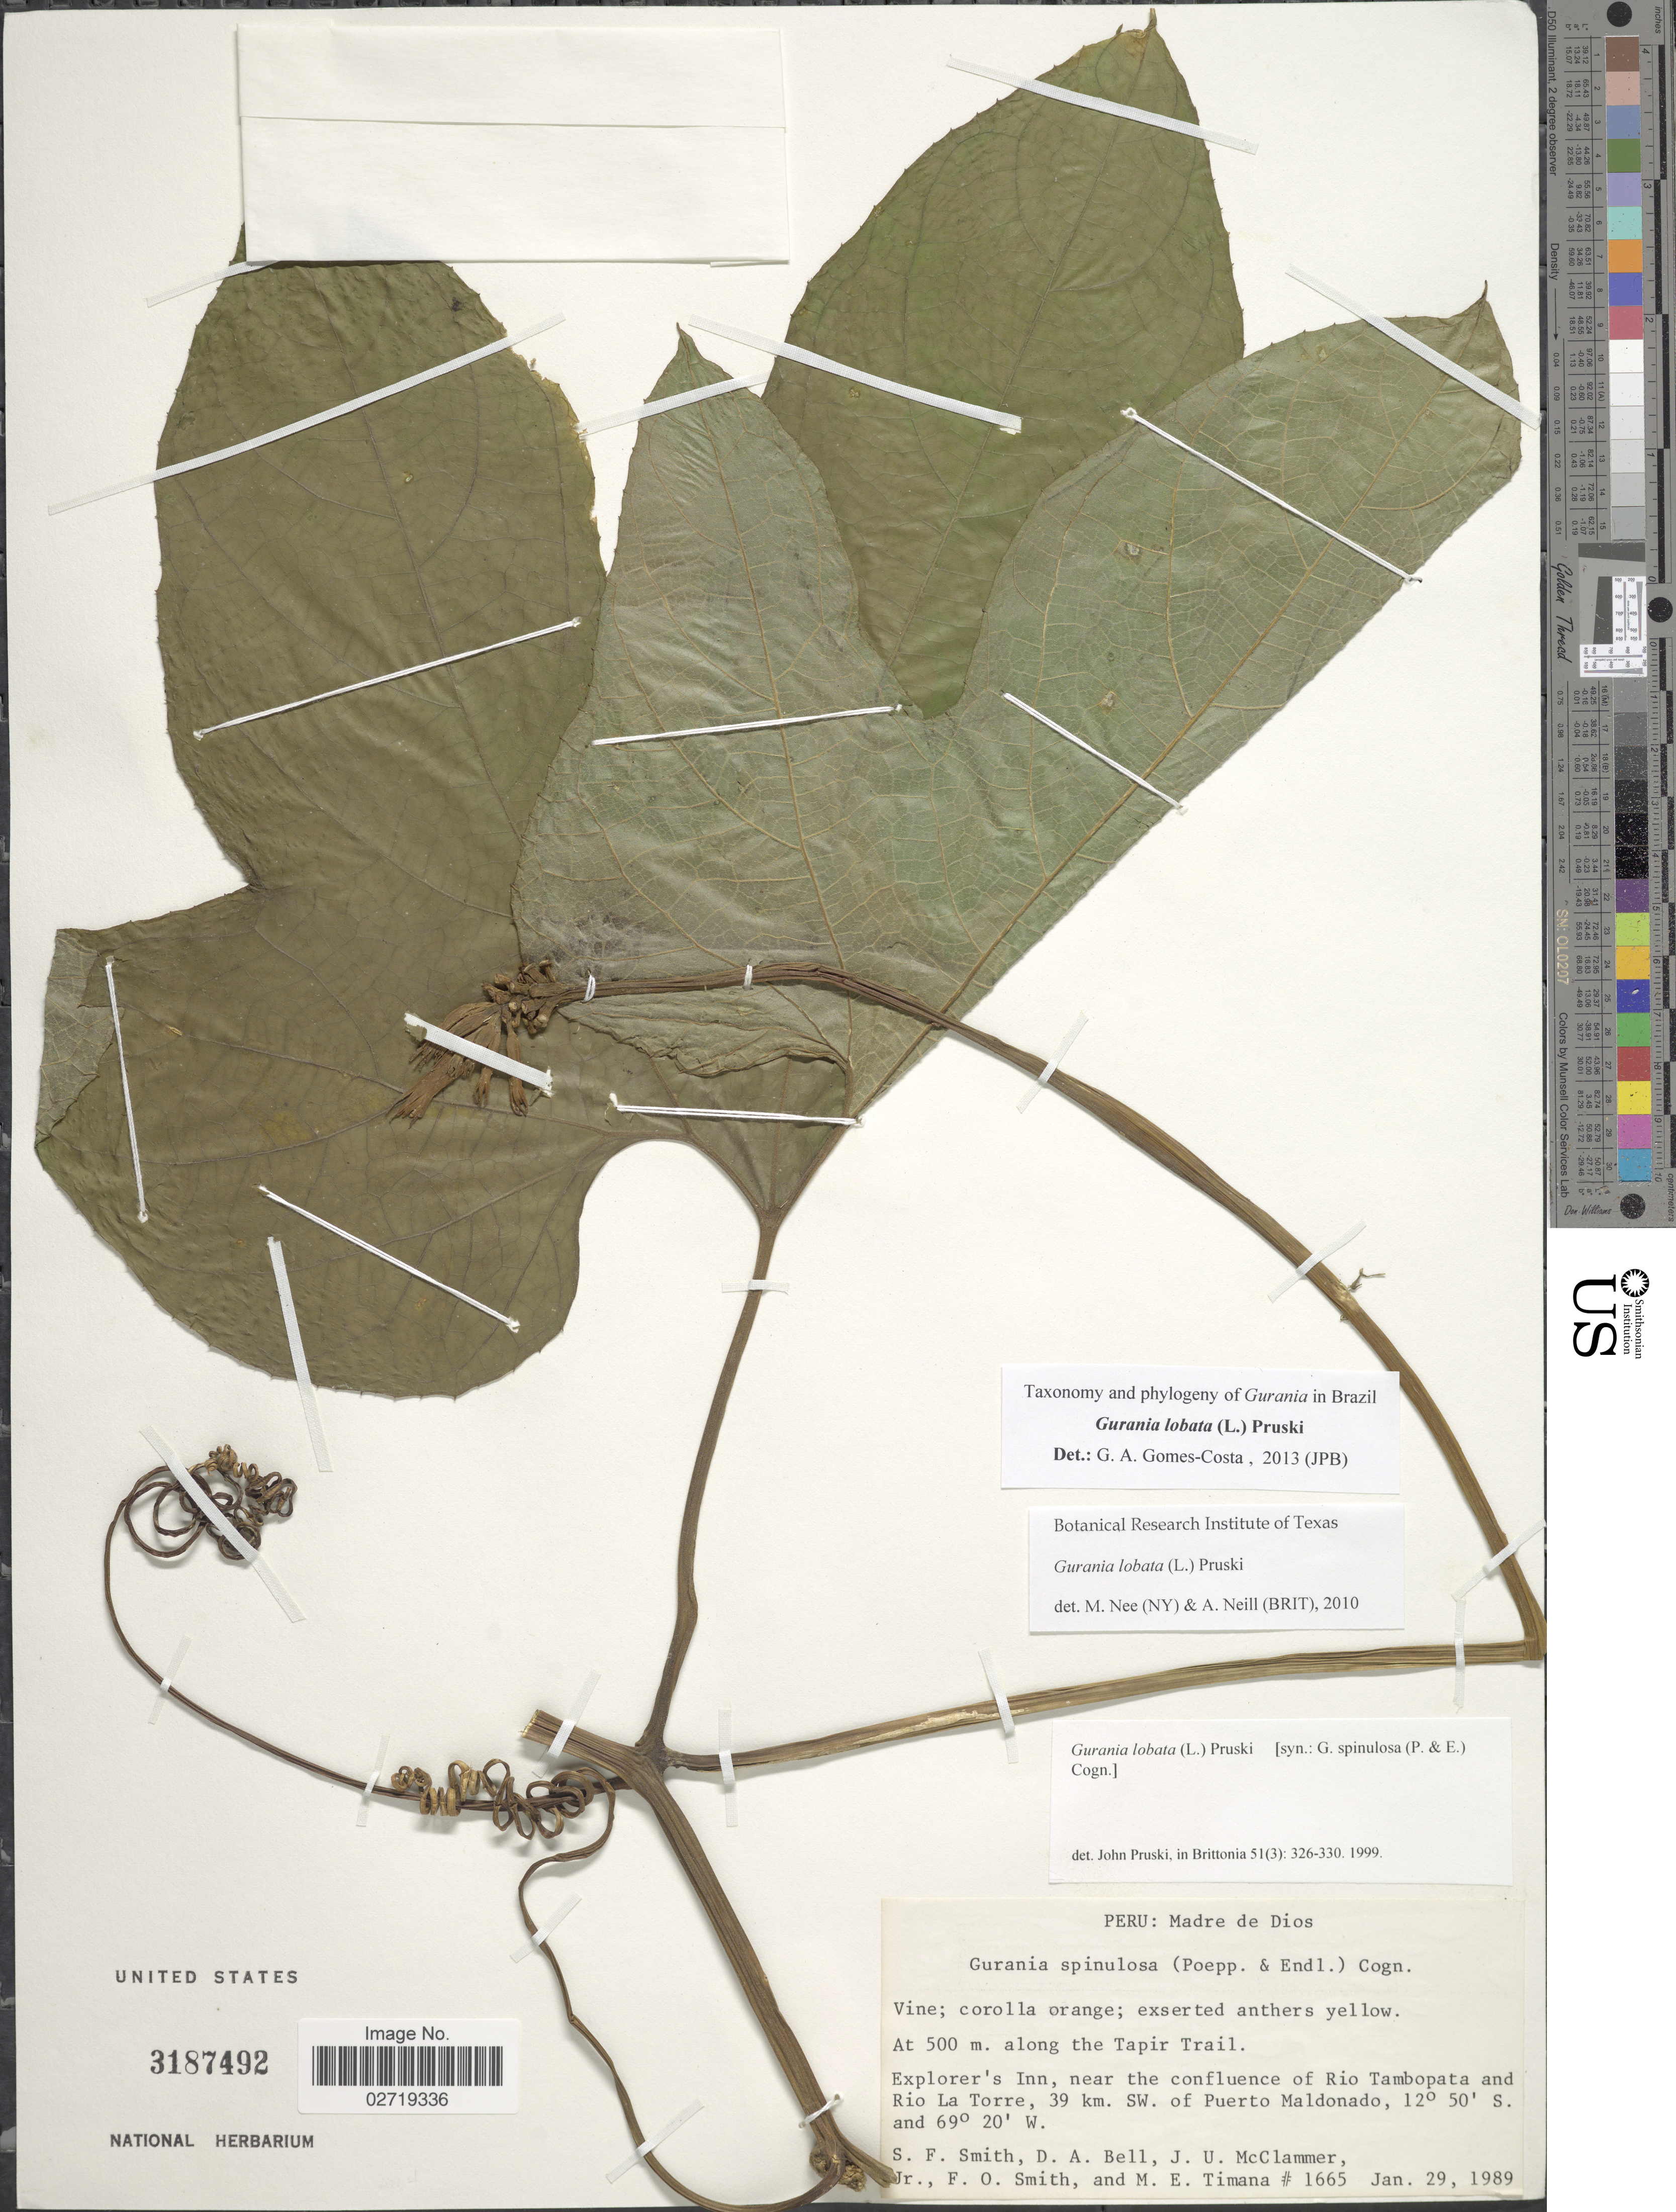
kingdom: Plantae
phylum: Tracheophyta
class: Magnoliopsida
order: Cucurbitales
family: Cucurbitaceae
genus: Gurania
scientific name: Gurania lobata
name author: (L.) Pruski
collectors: S.F. Smith, D. A. Bell, J. McClammer Jr. & F. Smith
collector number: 1665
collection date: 1989-01-29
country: Peru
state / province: Madre de Dios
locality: Along the Tapir Trail, Explorer's Inn, near the confluence of Rio Tambopata and Rio La Torre, 39 km SW of Puerto Maldonado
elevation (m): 500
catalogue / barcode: US 3187492